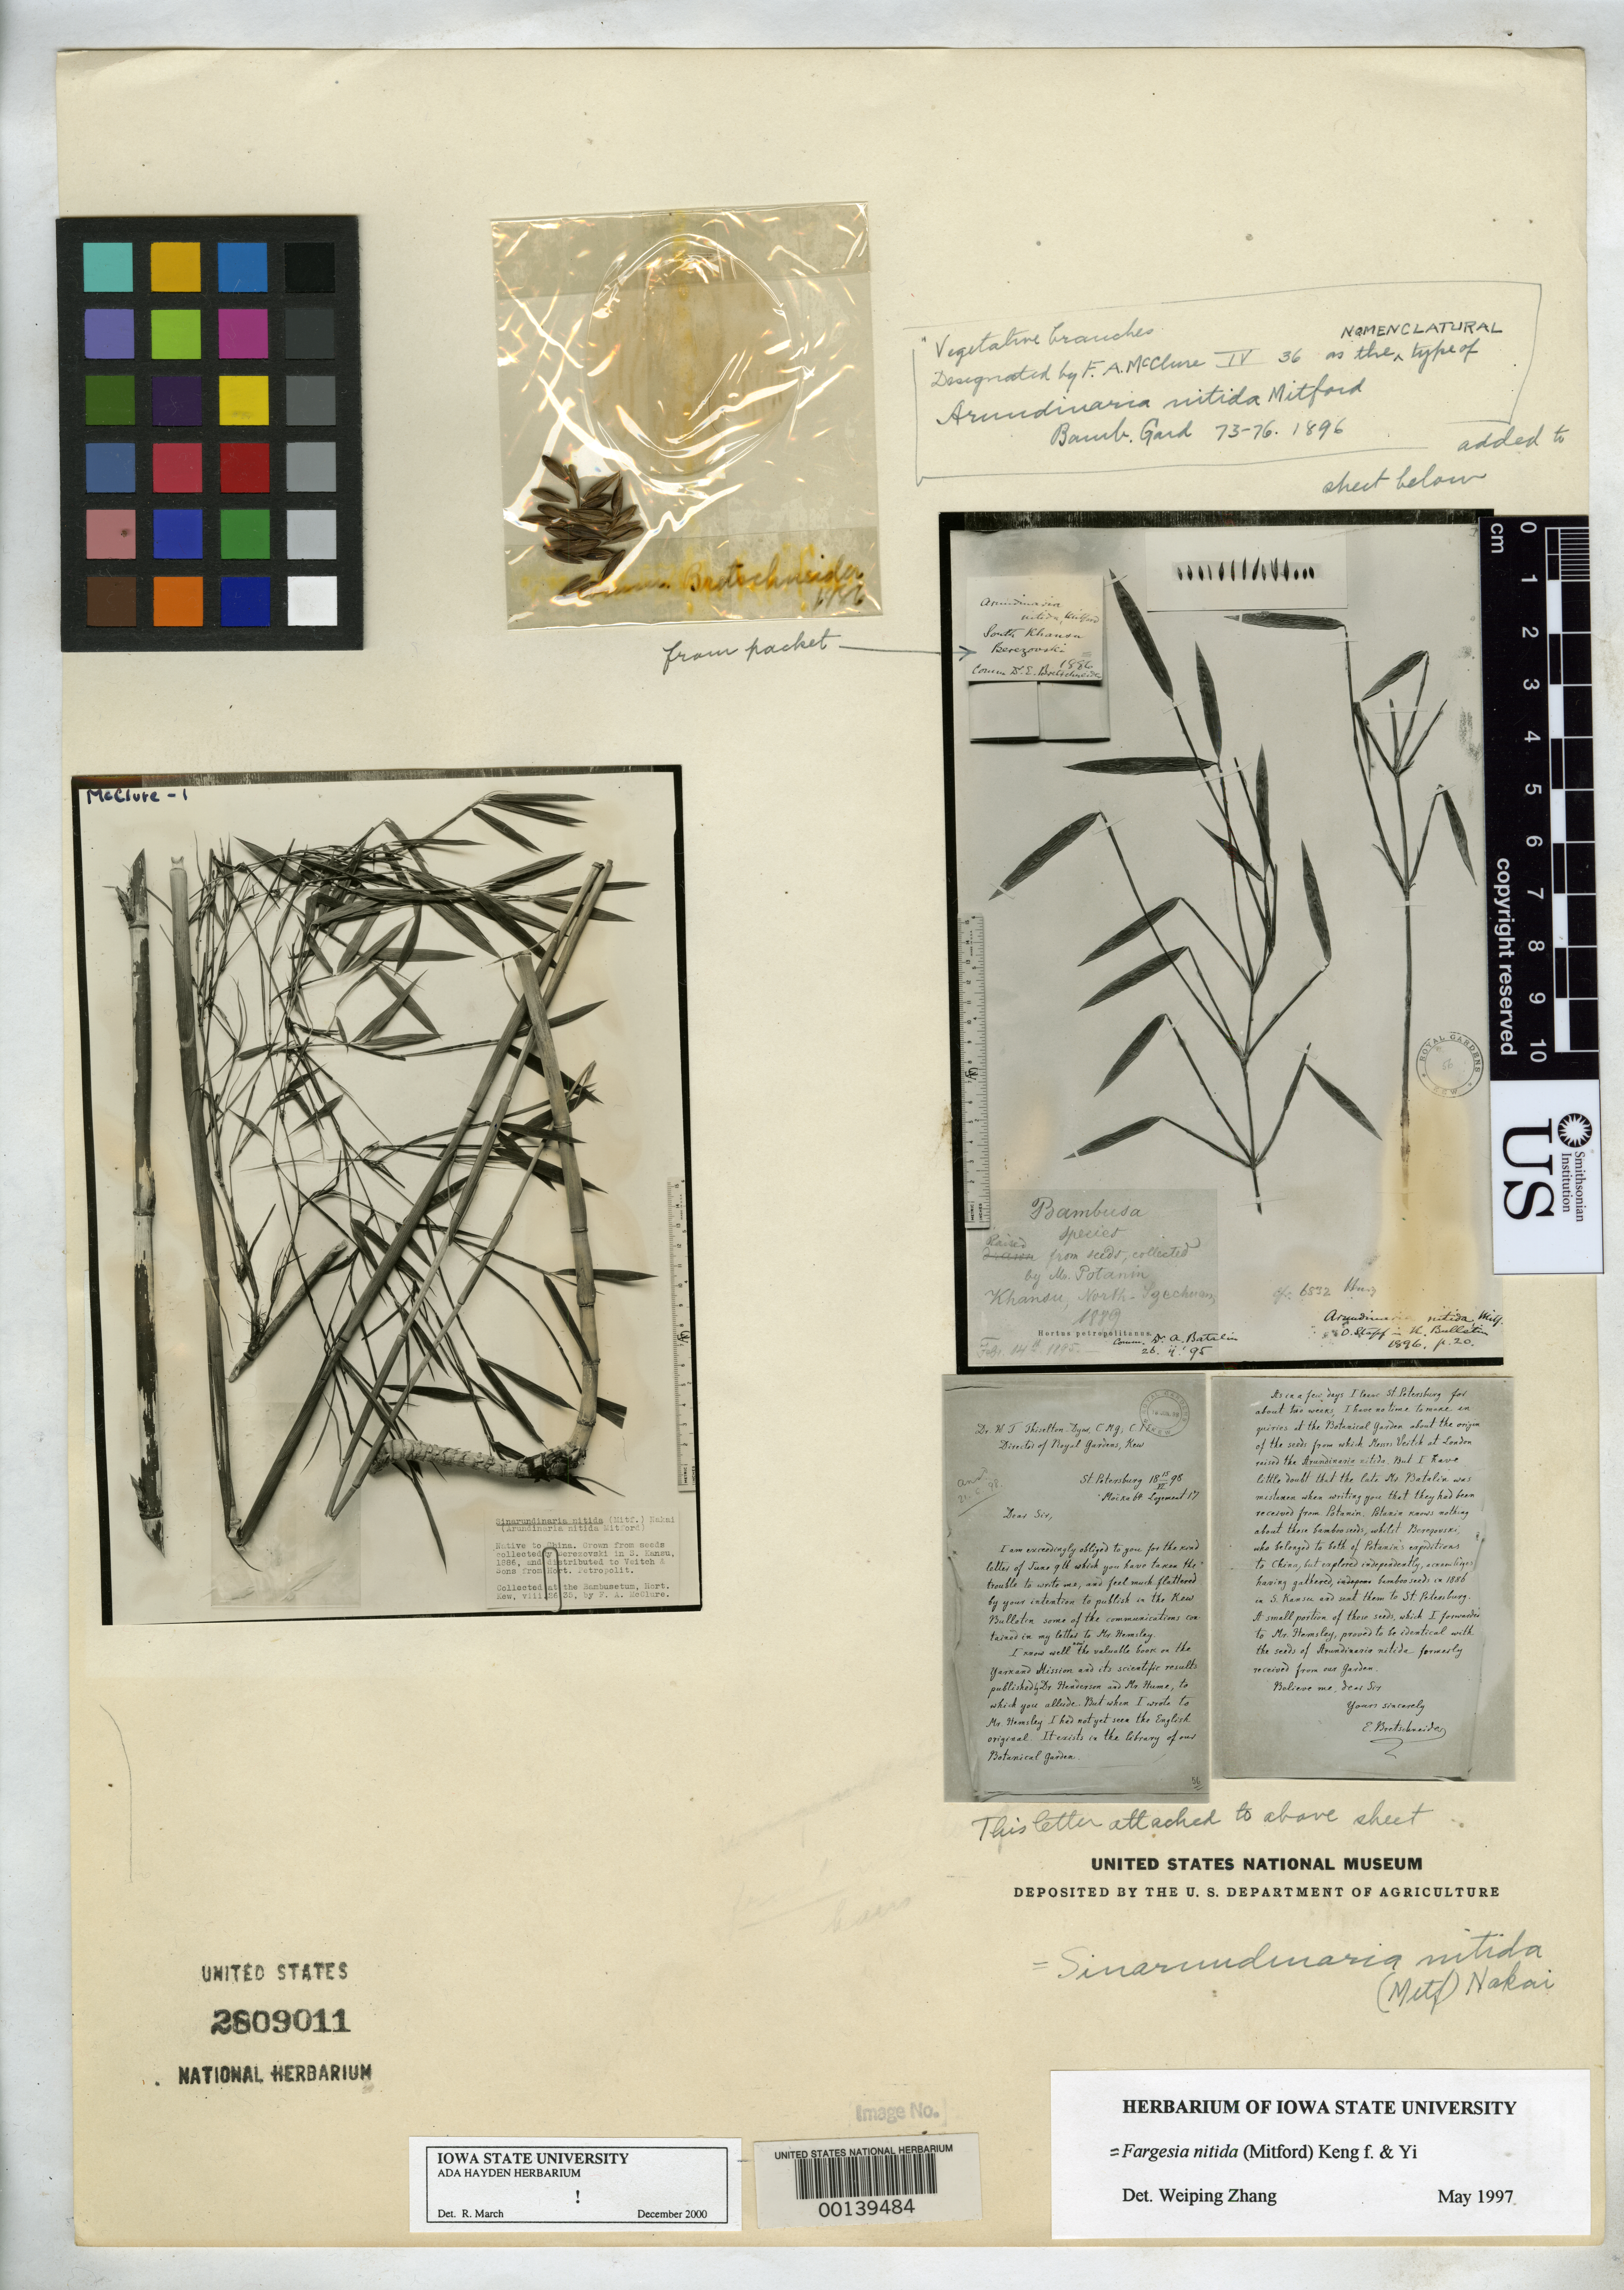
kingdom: Plantae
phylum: Tracheophyta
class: Liliopsida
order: Poales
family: Poaceae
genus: Arundinaria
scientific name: Arundinaria nitida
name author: Mitford ex Bean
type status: Type Material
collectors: -. Berezovski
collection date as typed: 1886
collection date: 1886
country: China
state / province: Sichuan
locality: South Khansu.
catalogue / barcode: US 2809011